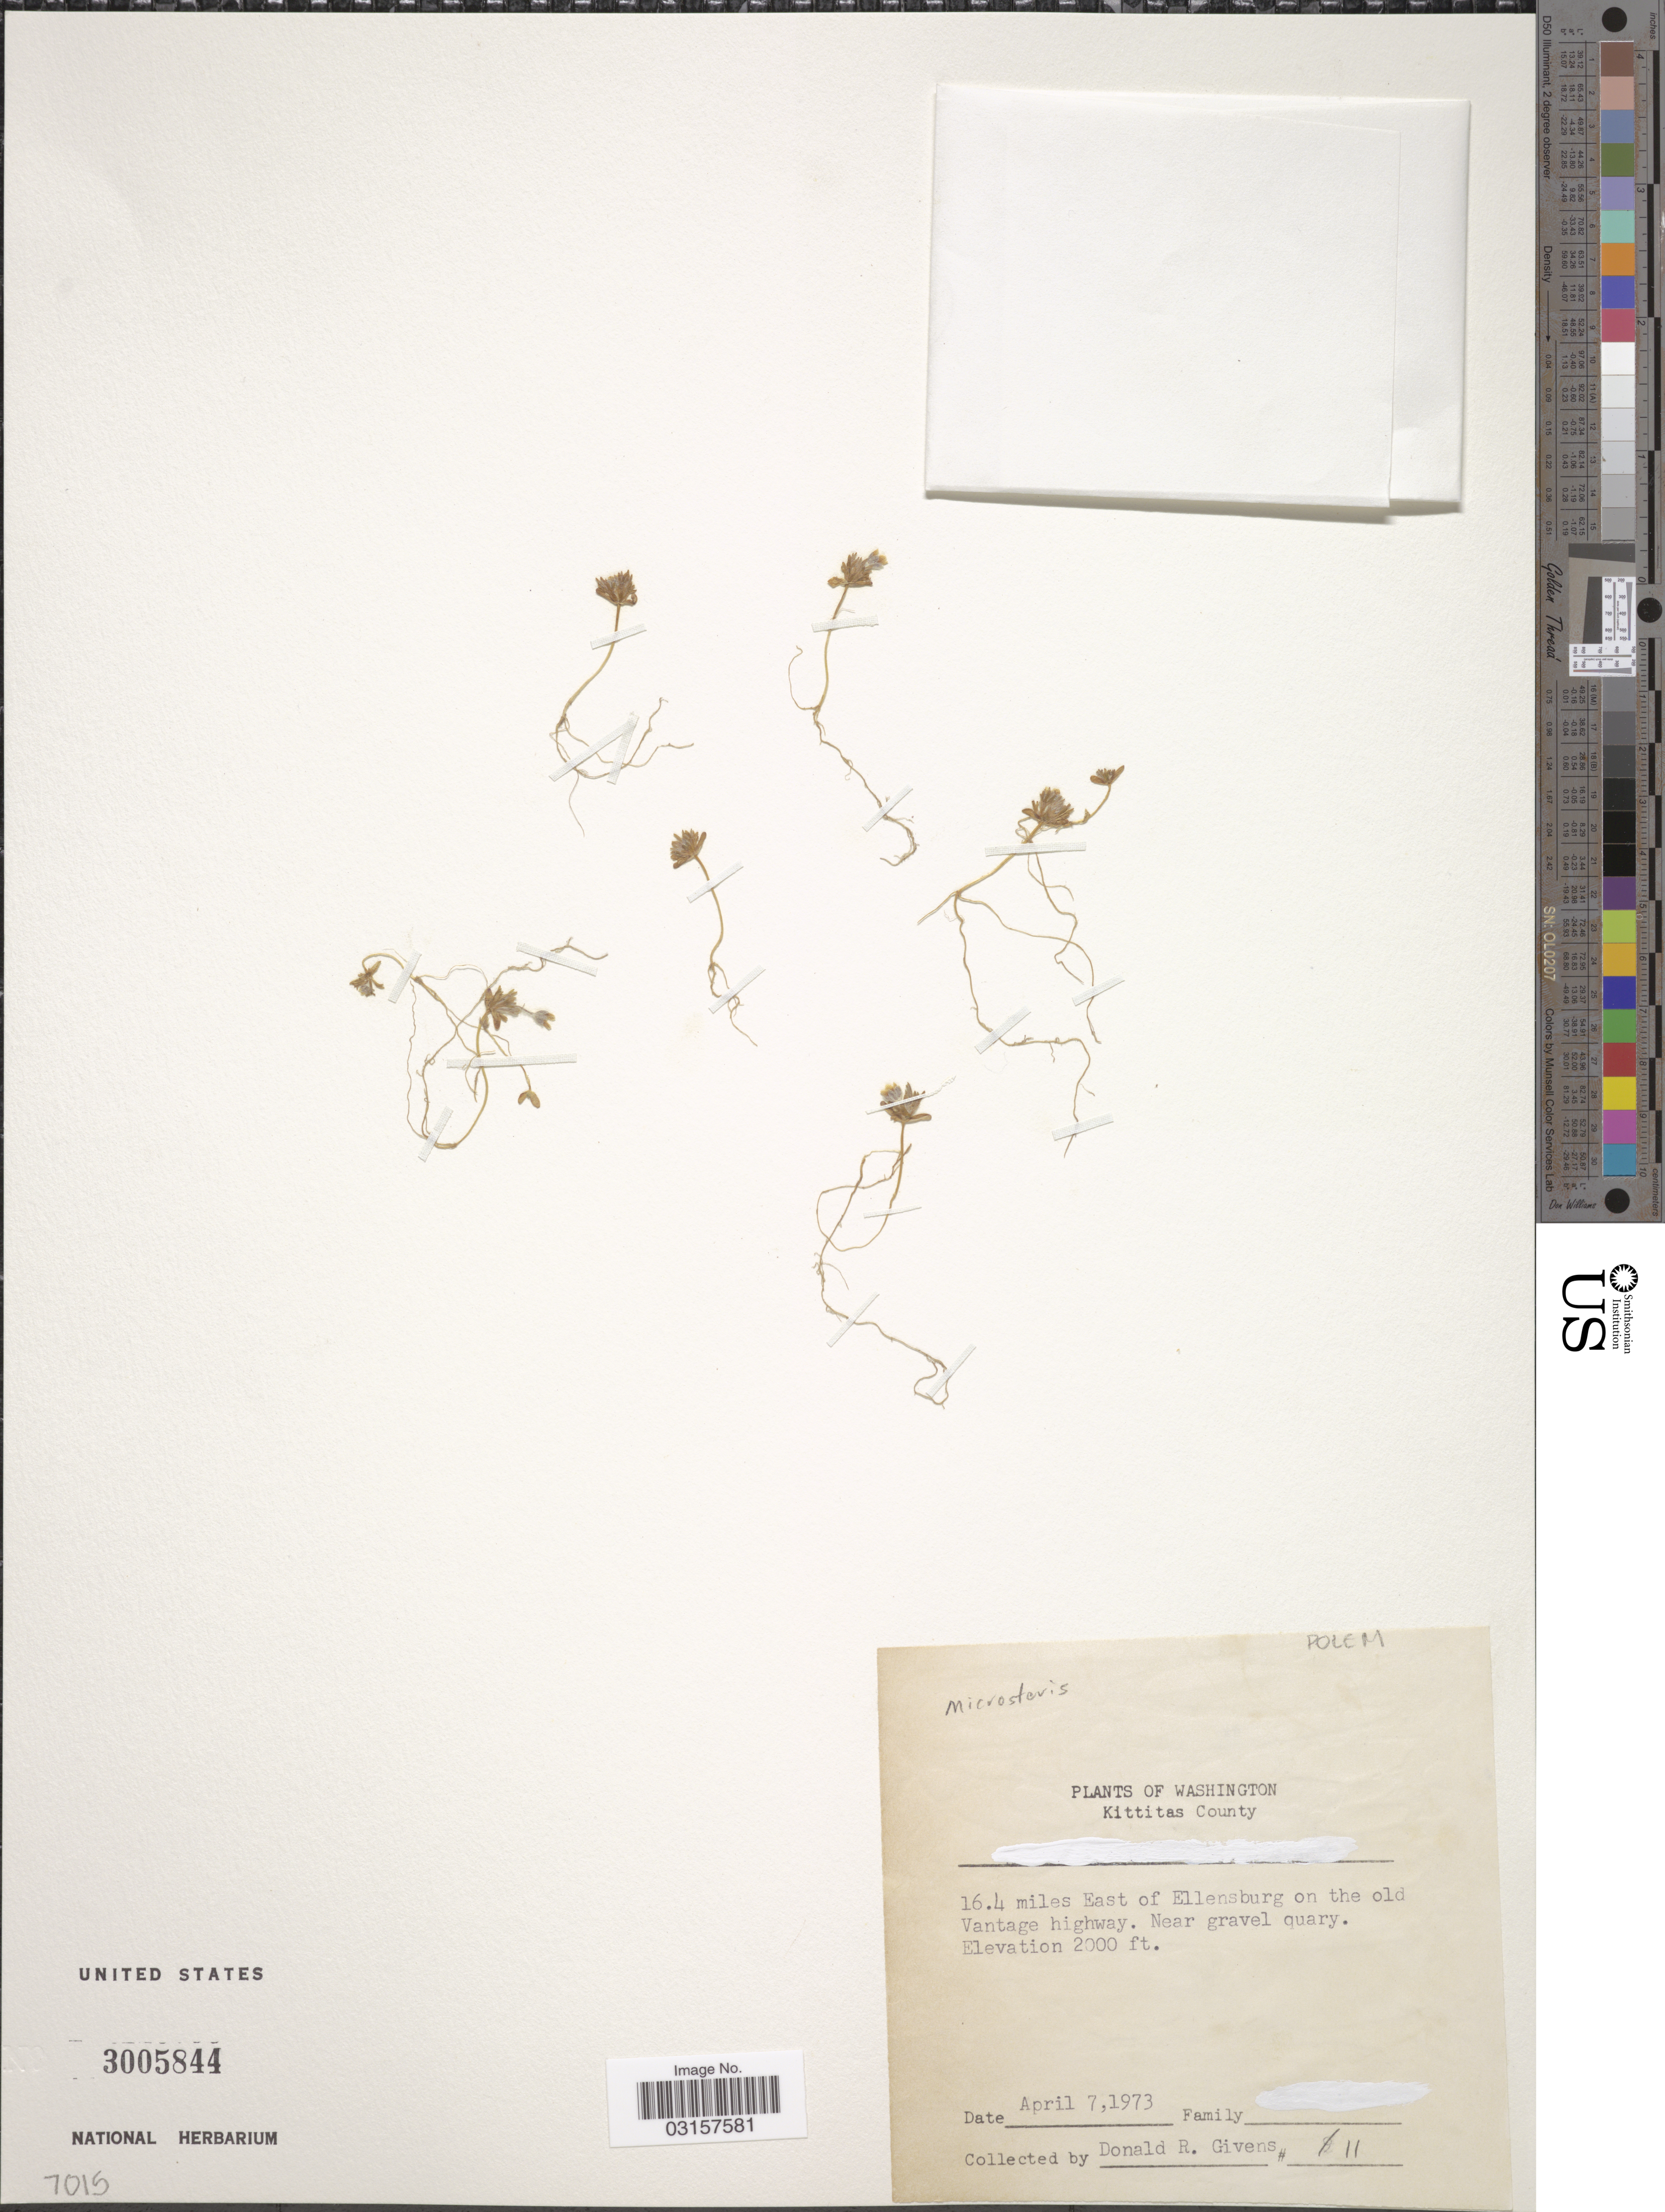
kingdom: Plantae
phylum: Tracheophyta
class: Magnoliopsida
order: Ericales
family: Polemoniaceae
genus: Microsteris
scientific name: Microsteris gracilis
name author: (Hook.) Greene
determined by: (US) Smithsonian Institution - National Museum of Natural History - Department of Botany (UNITED STATES)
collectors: D. Givens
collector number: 11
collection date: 1973-04-07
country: United States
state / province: Washington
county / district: Kittitas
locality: Kittitas County, 16.4 miles East of Ellensburg on the old Vantage highway. Near gravel quary.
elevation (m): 610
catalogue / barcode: US 3005844